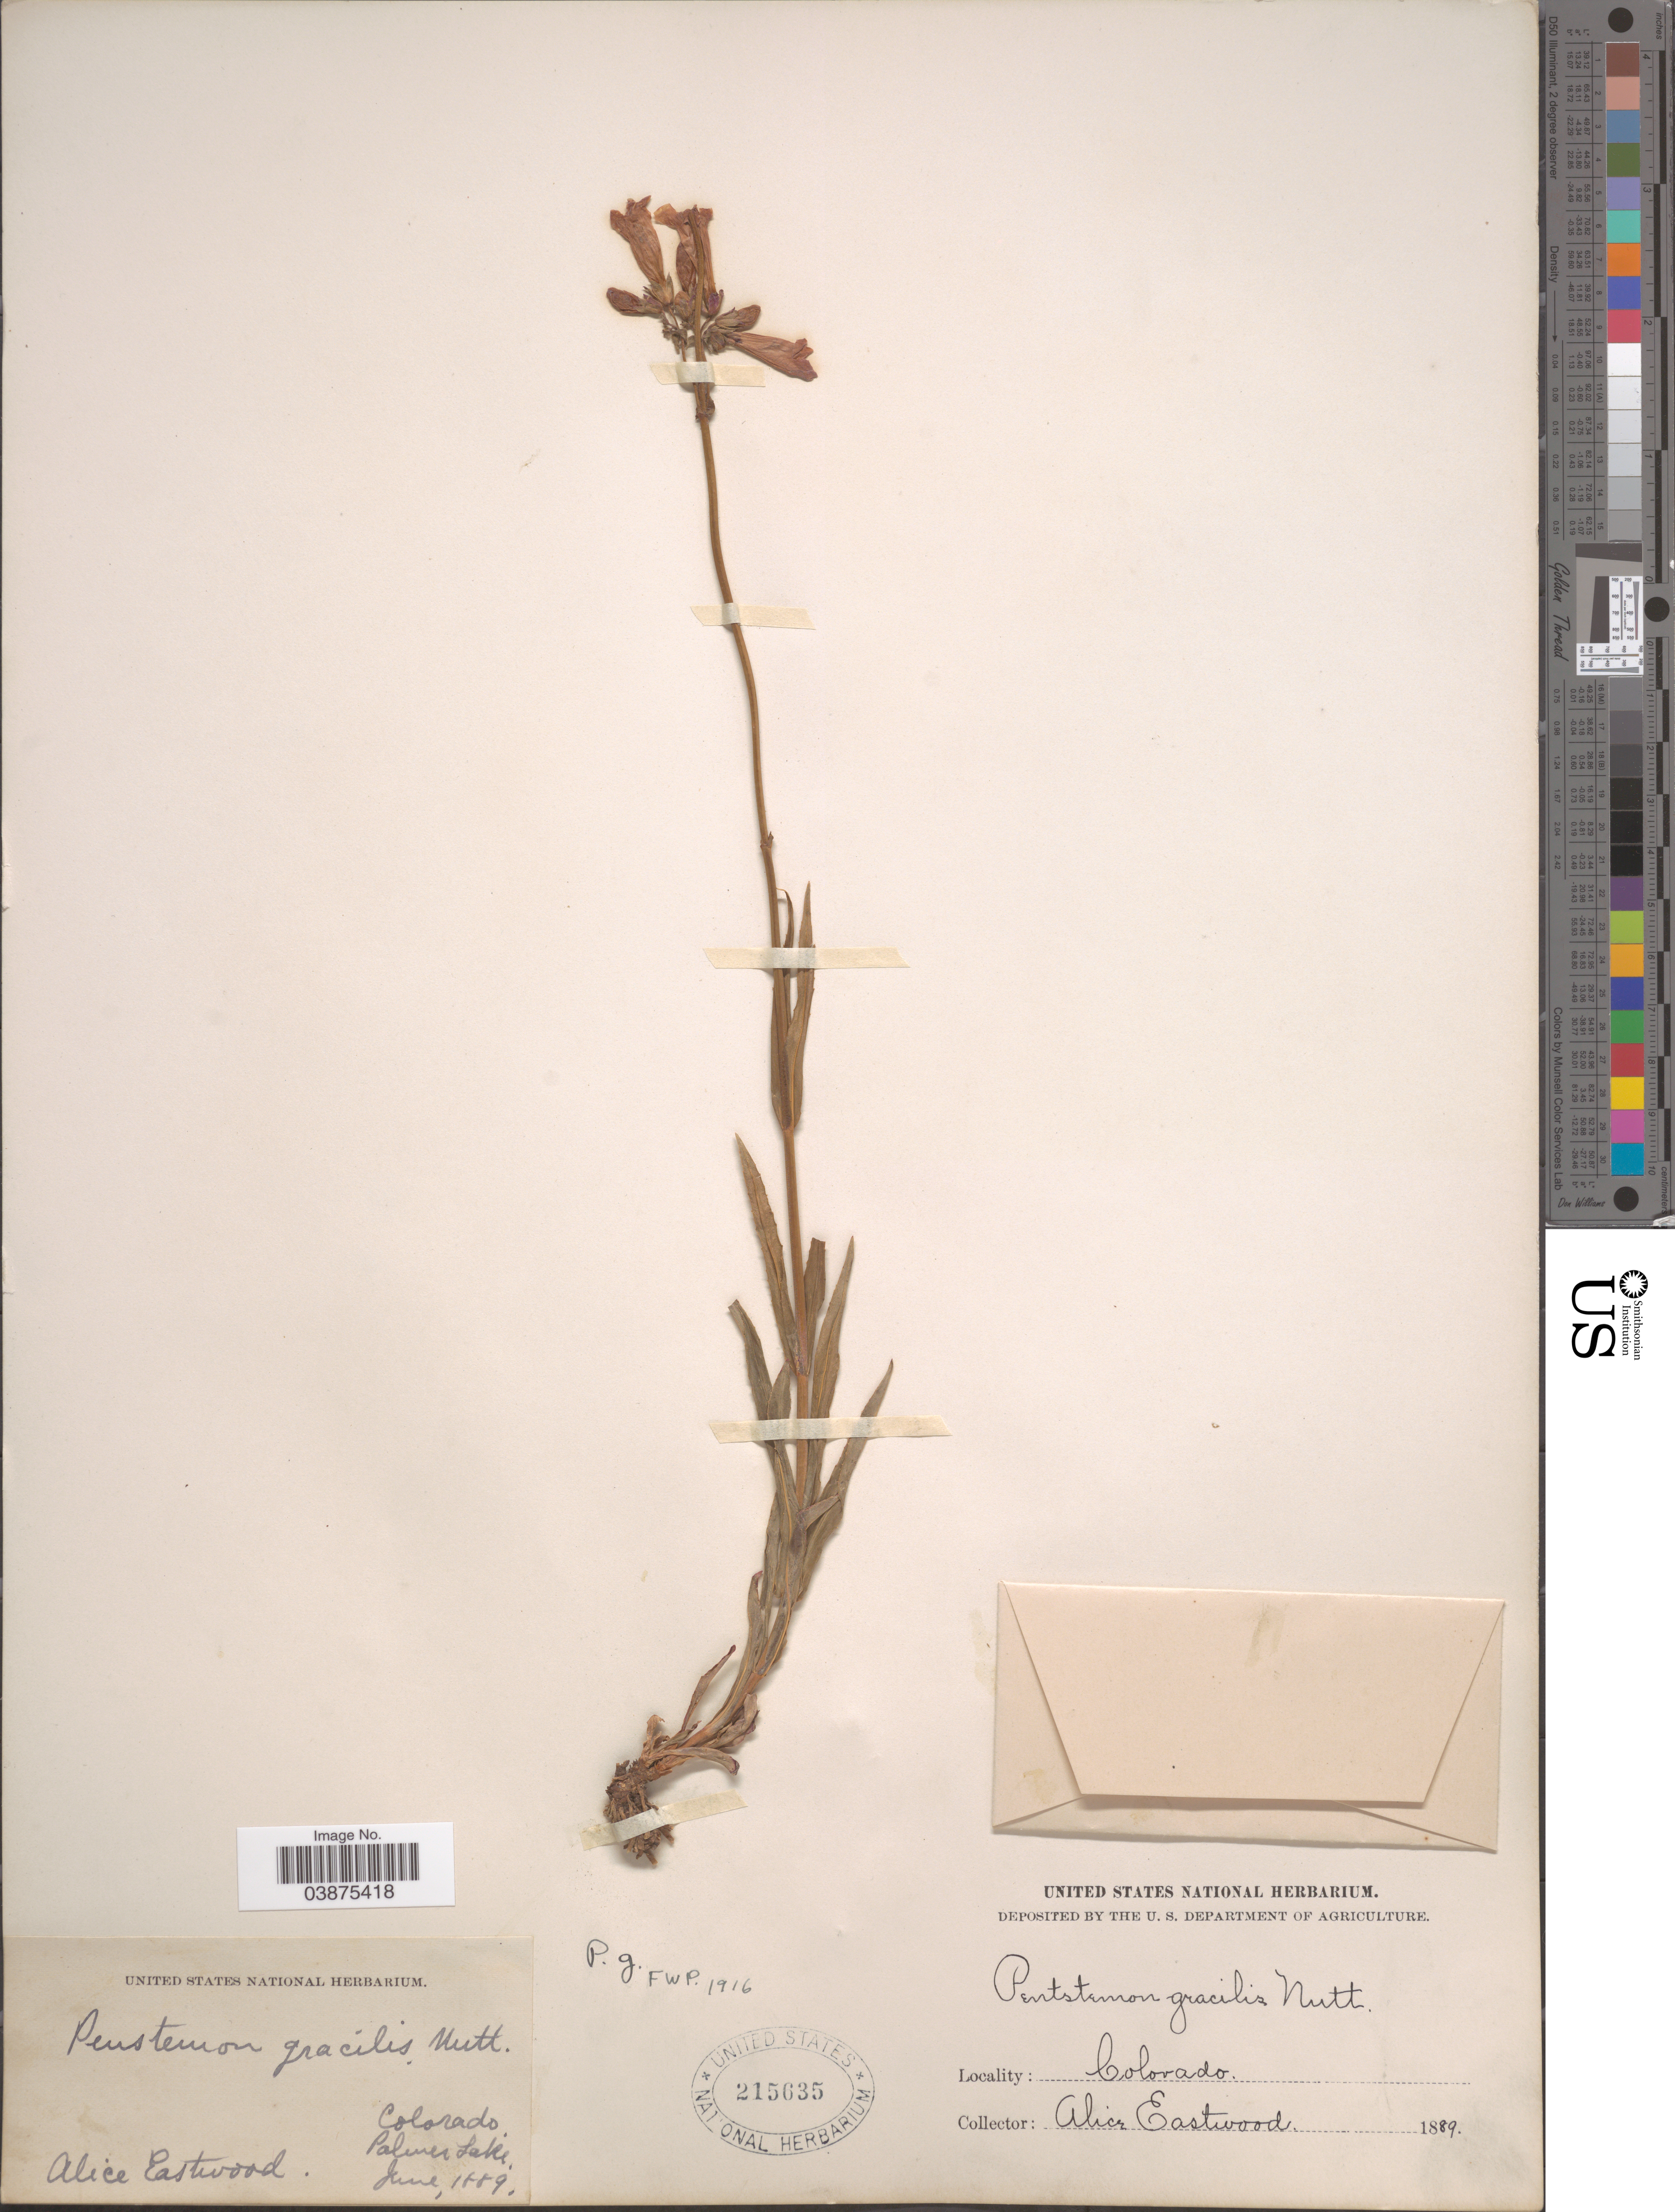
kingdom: Plantae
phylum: Tracheophyta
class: Magnoliopsida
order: Lamiales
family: Plantaginaceae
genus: Penstemon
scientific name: Penstemon gracilis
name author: Nutt.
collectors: A. Eastwood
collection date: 1889-06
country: United States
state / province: Colorado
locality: Palmer Lake.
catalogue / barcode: US 215635